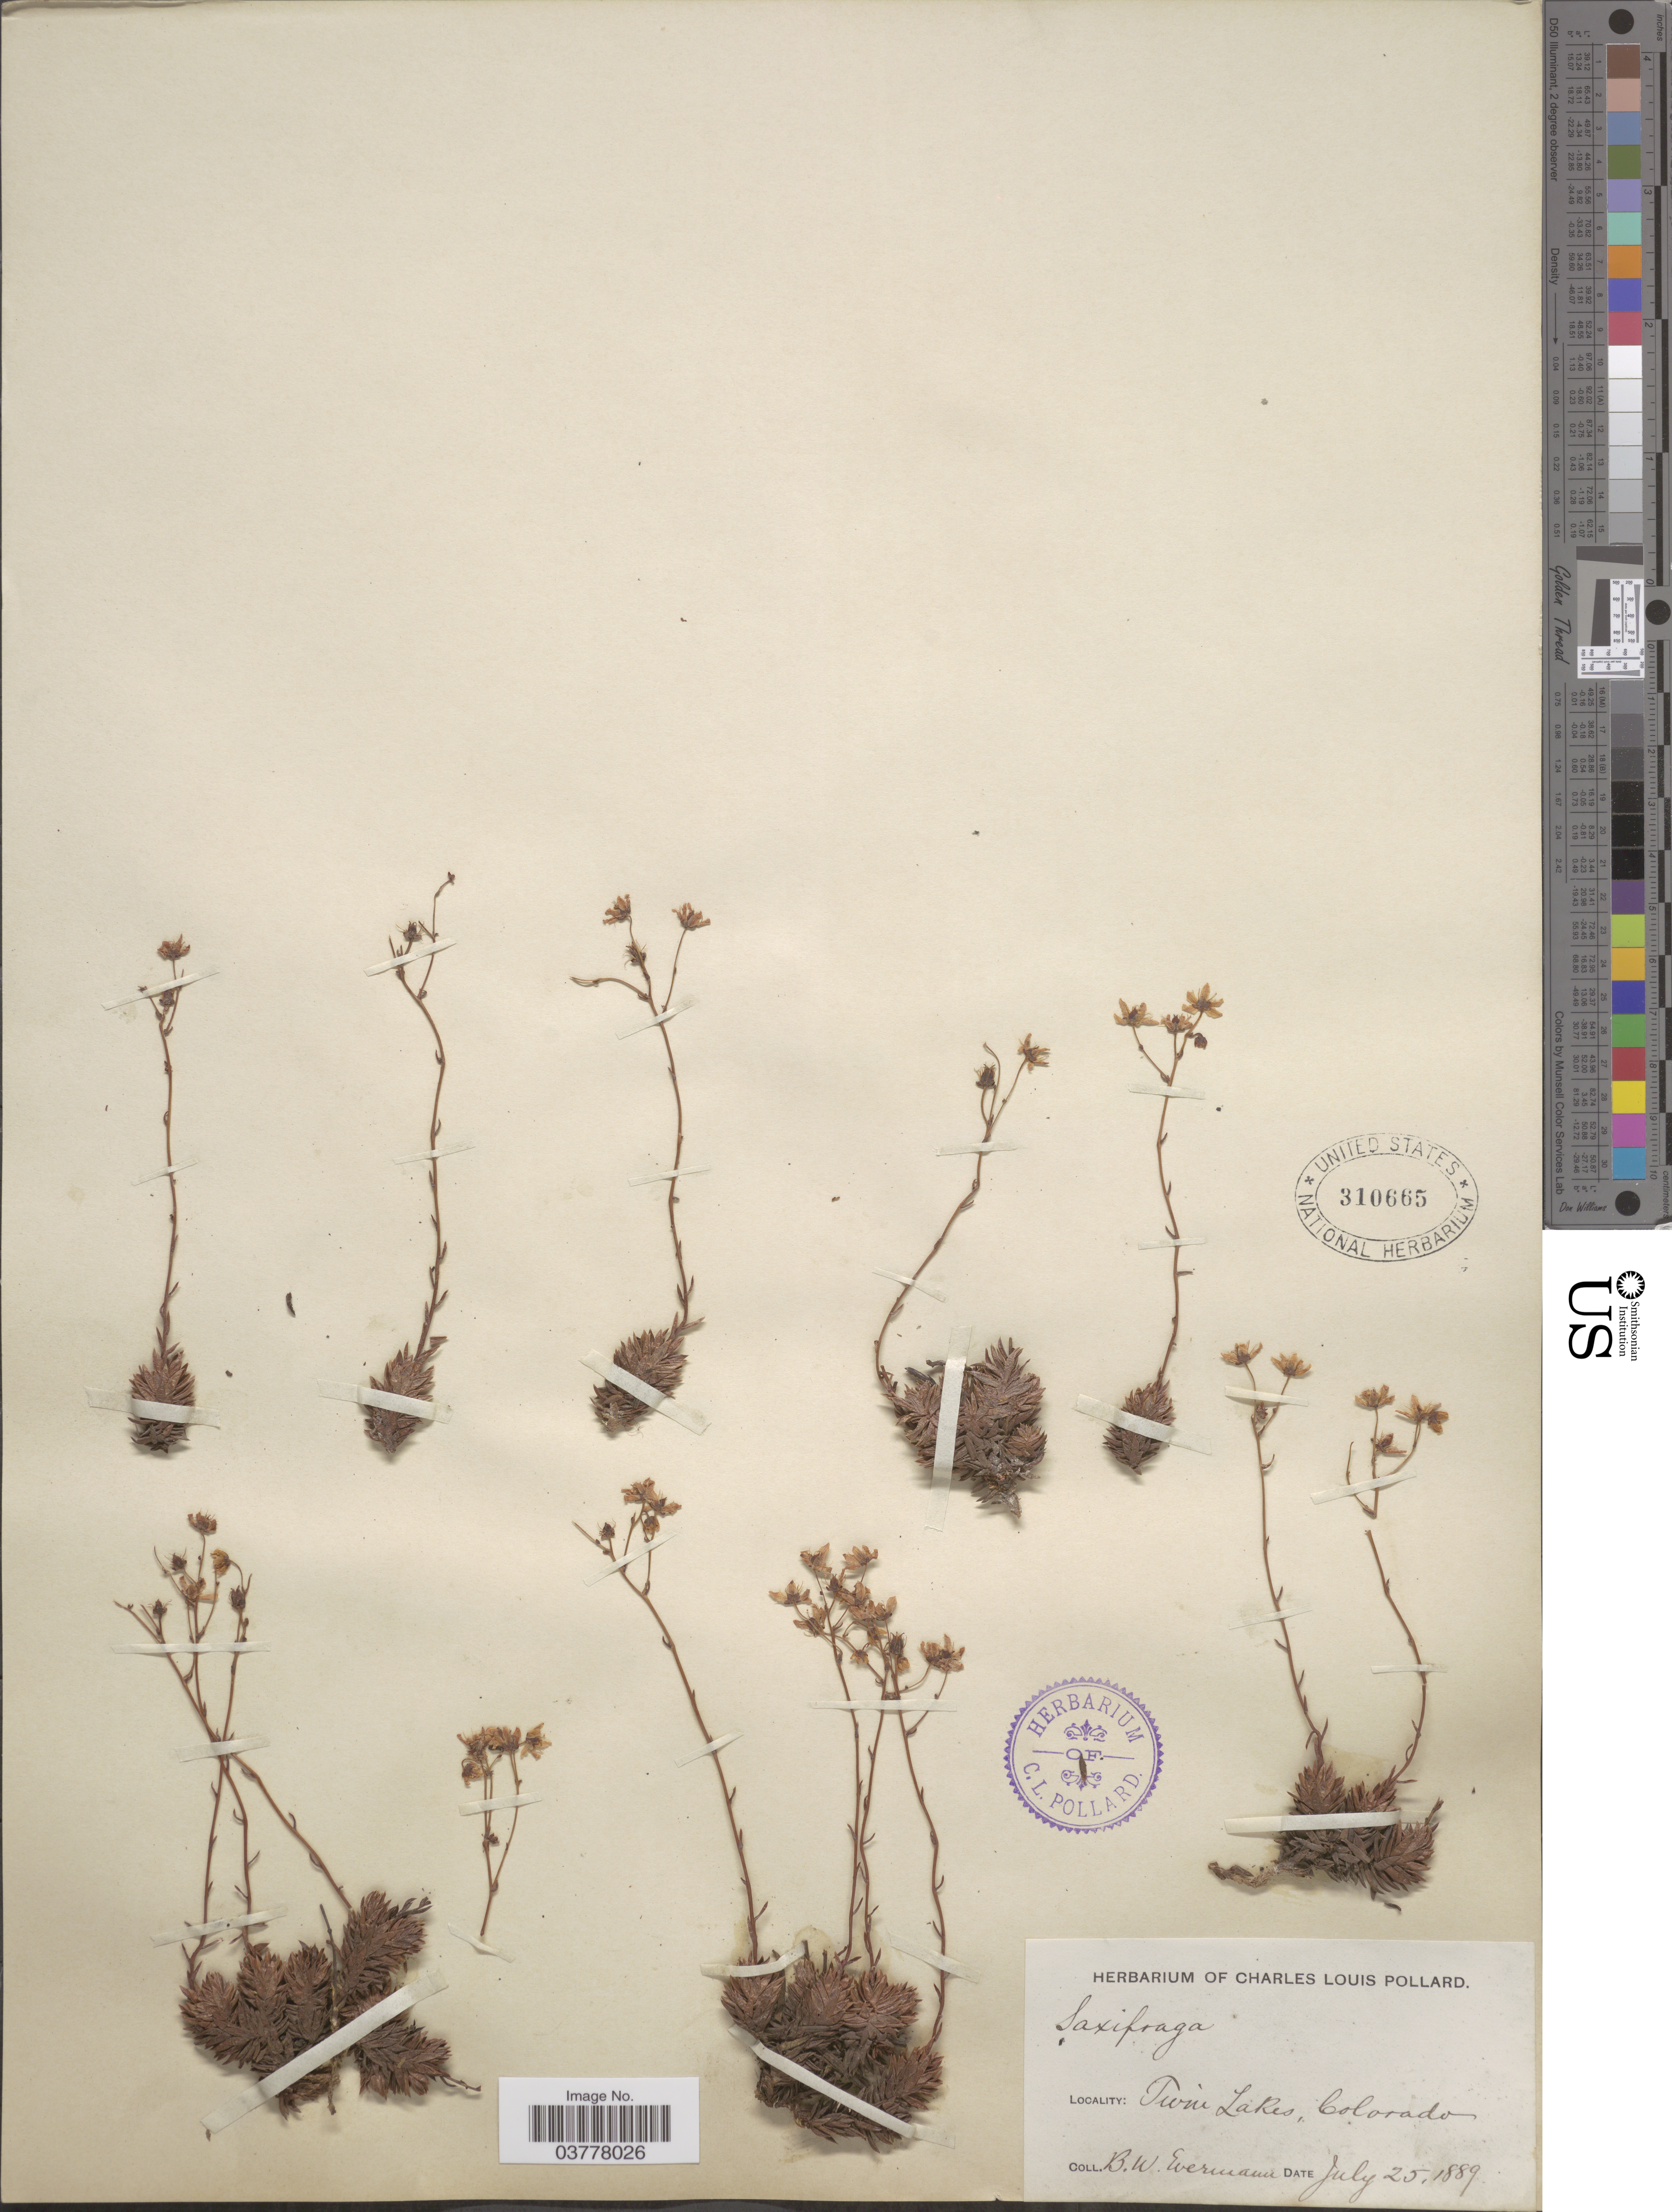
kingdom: Plantae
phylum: Tracheophyta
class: Magnoliopsida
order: Saxifragales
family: Saxifragaceae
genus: Saxifraga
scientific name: Saxifraga bronchialis subsp. austromontana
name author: (Wiegand) Piper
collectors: B. W. Evermann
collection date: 1889-07-25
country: United States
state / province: Colorado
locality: Twin Lakes.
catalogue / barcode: US 310665